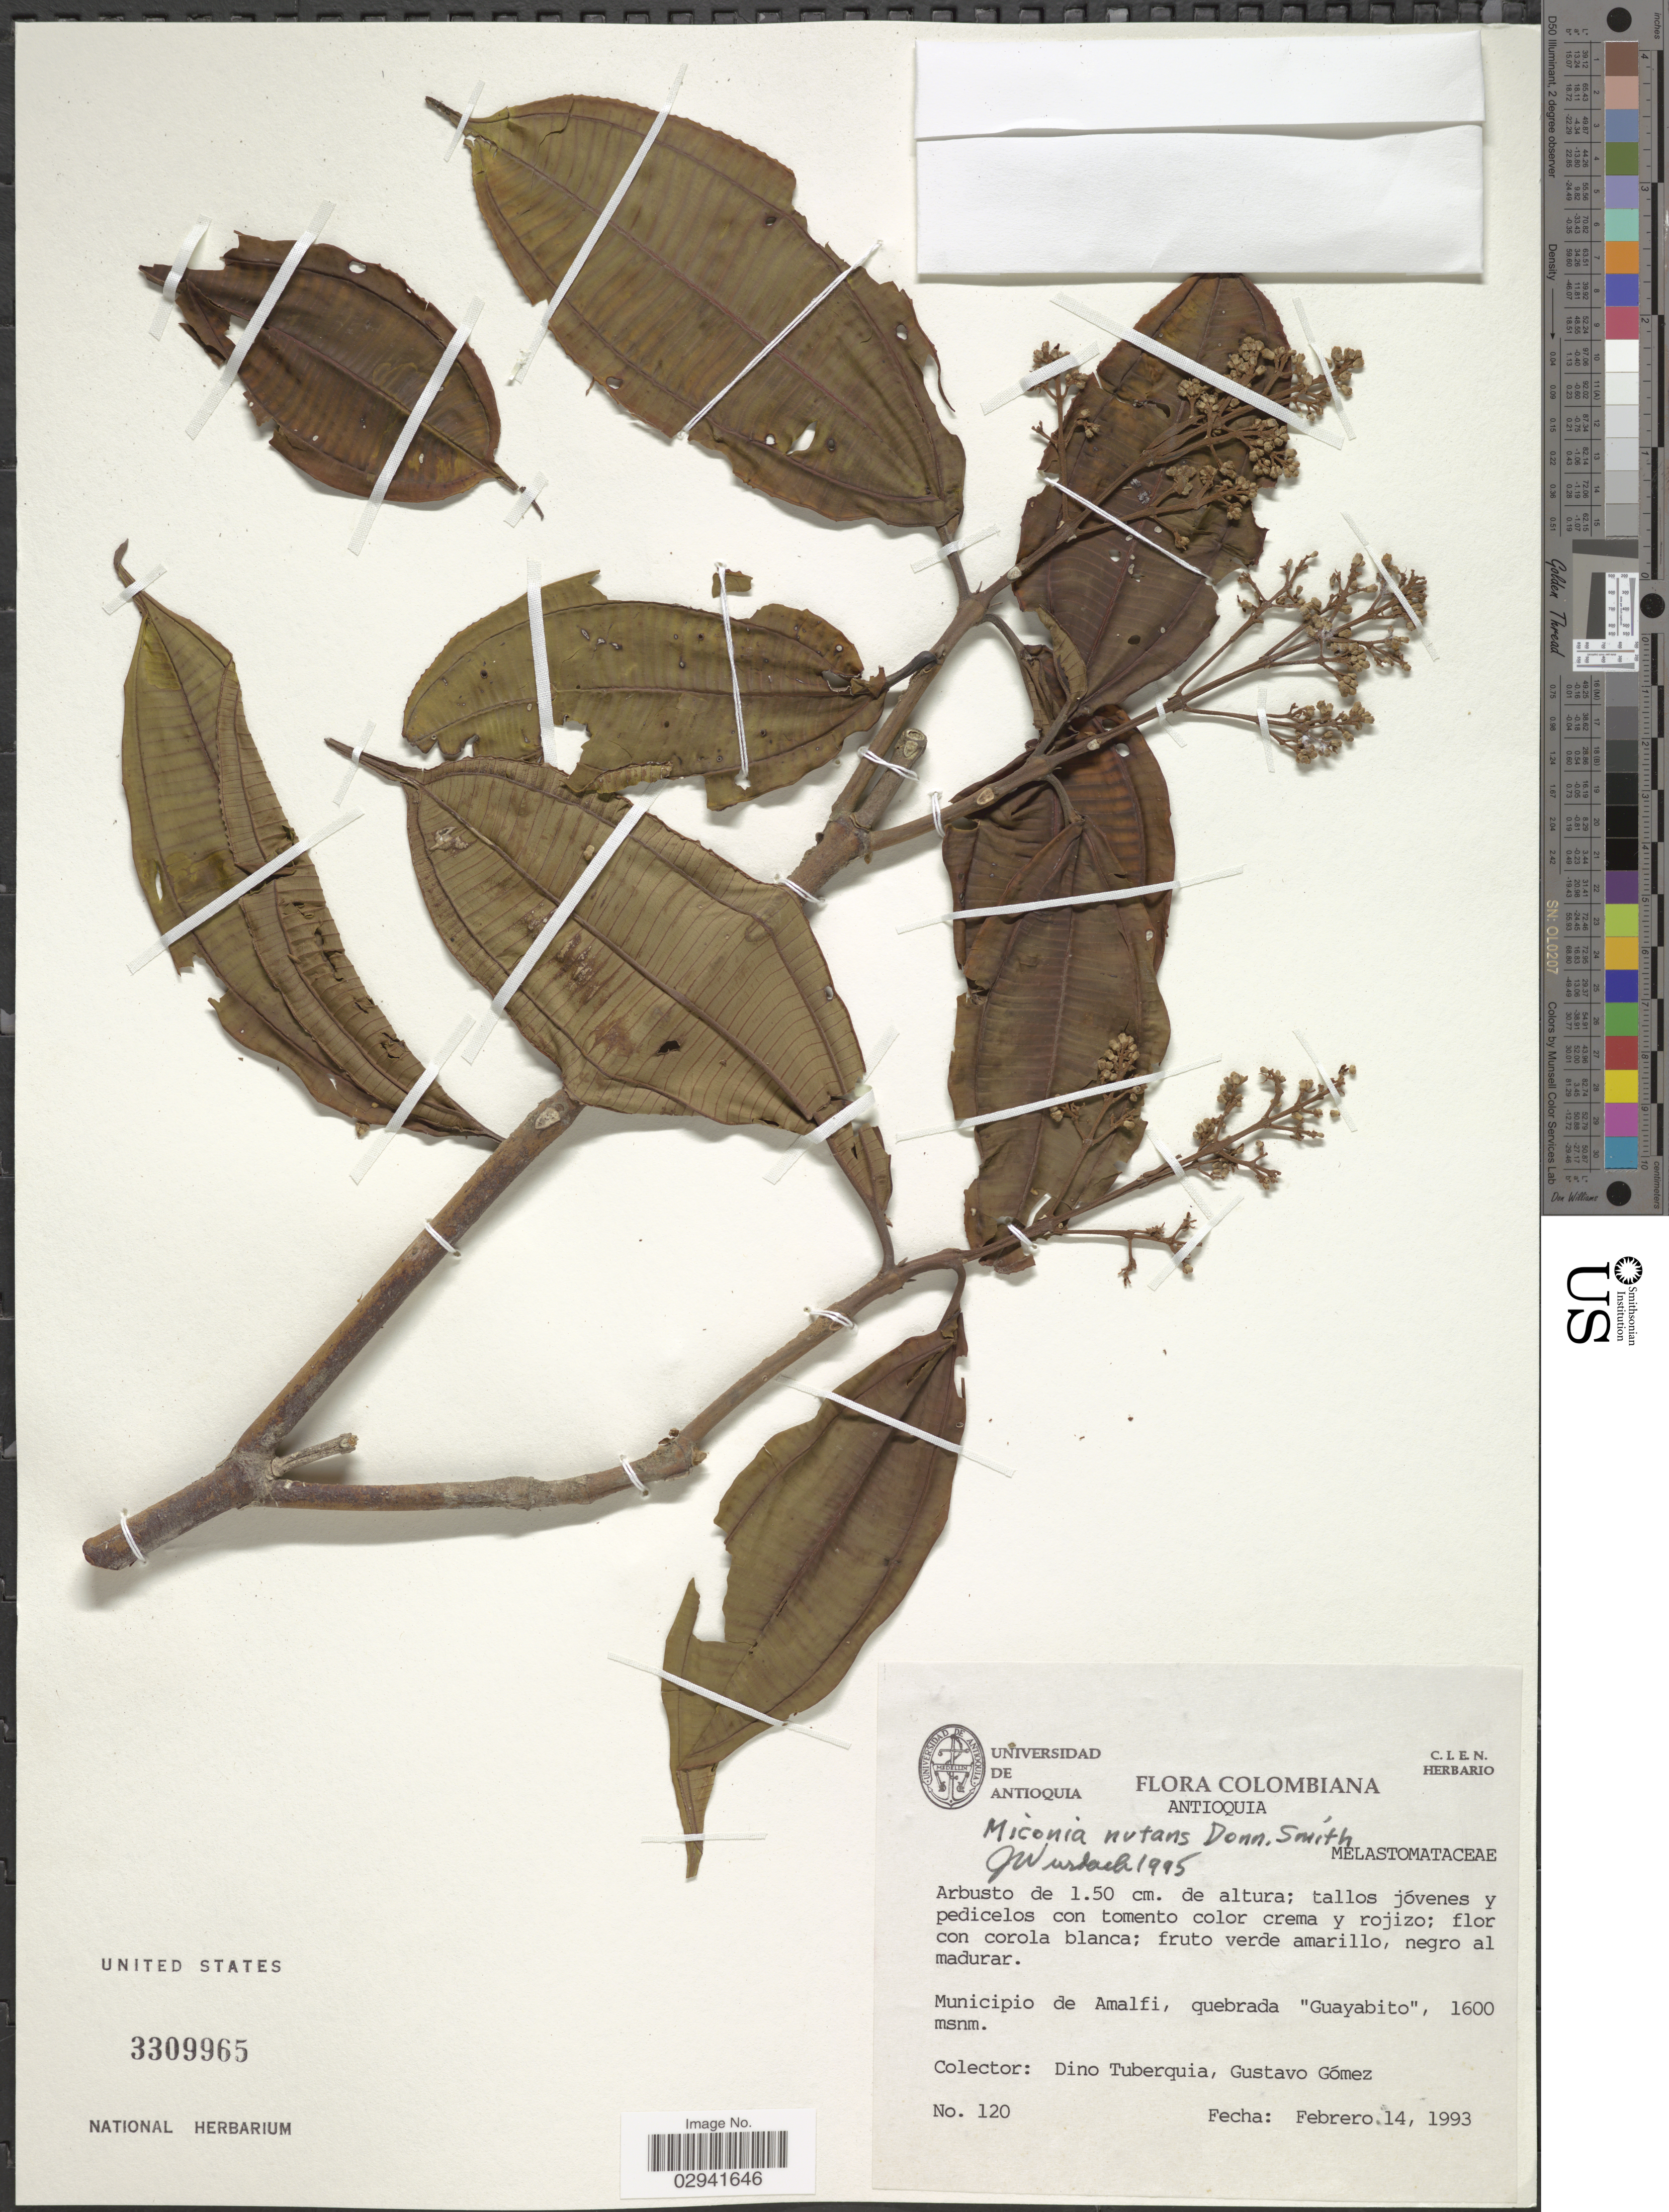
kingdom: Plantae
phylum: Tracheophyta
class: Magnoliopsida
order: Myrtales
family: Melastomataceae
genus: Miconia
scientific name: Miconia nutans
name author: Donn. Sm.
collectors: D. Tuberquia & G. Gomez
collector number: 120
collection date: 1993-02-14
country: Colombia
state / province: Antioquia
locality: Municipio de Amalfi, quebrada "Guayabito".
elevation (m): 1600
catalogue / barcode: US 3309965